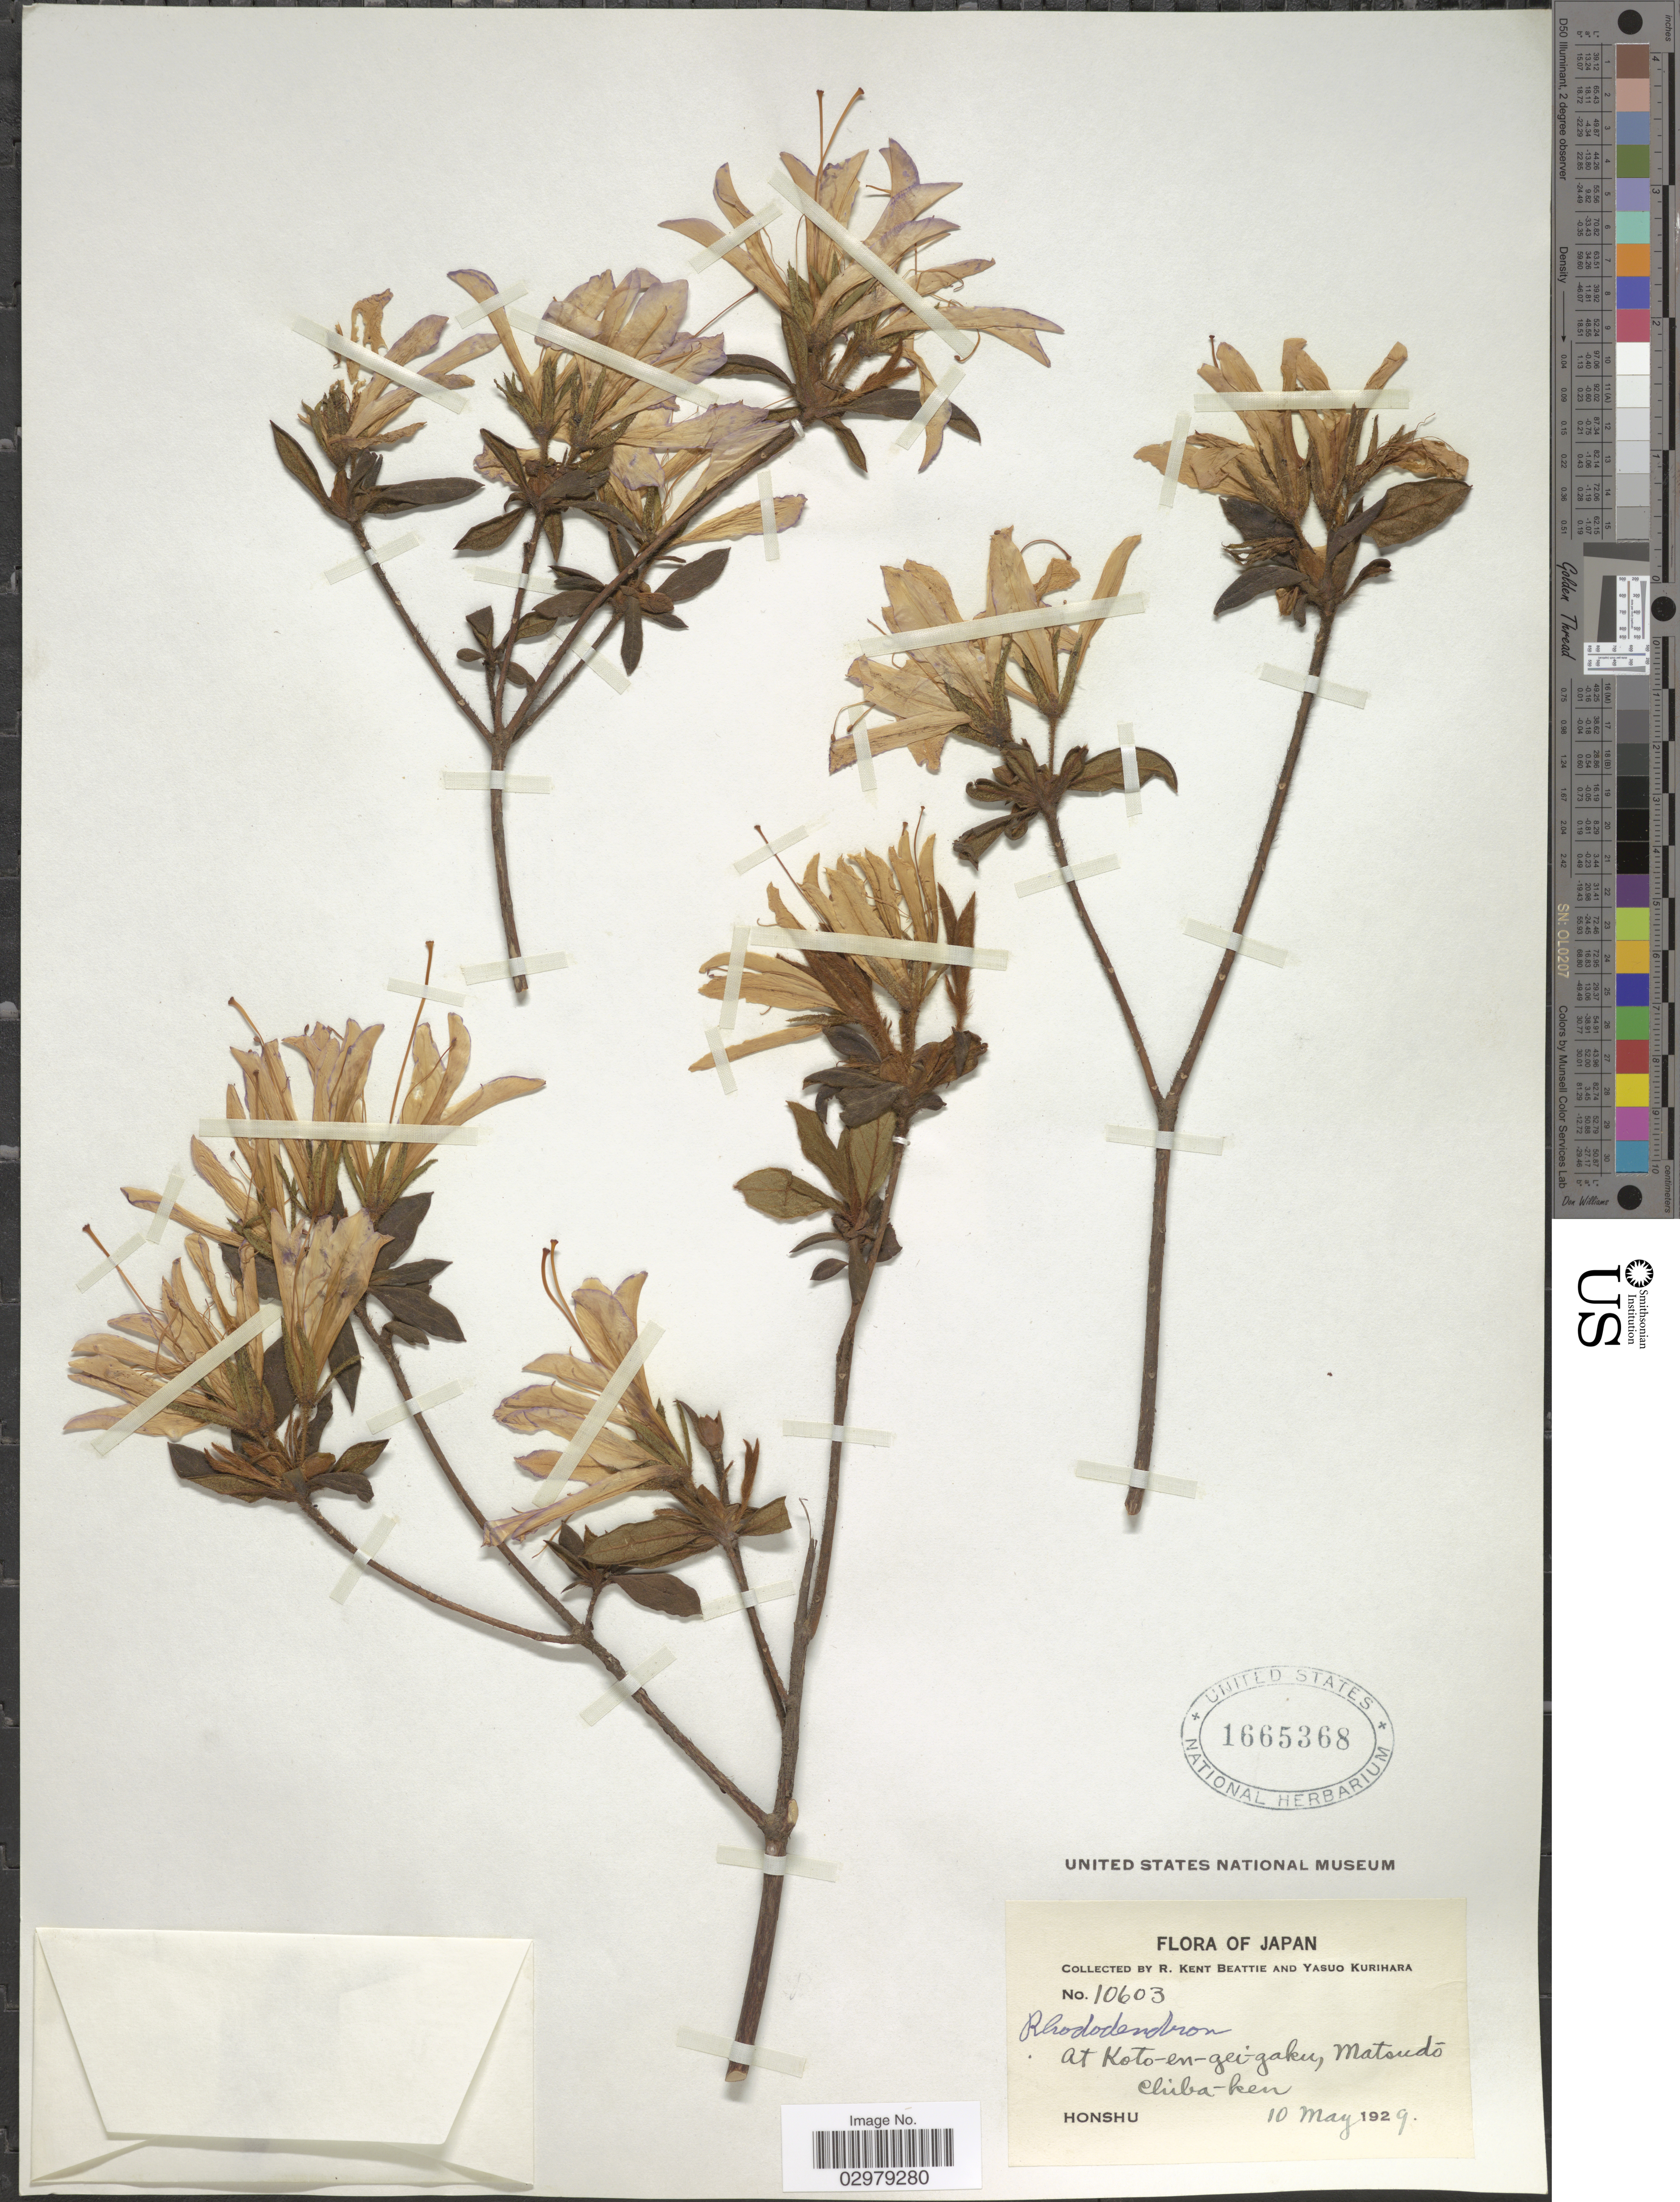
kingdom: Plantae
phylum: Tracheophyta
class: Magnoliopsida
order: Ericales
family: Ericaceae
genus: Rhododendron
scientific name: Rhododendron sp.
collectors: R. K. Beattie & Y. Kurihara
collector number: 10603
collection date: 1929-05-10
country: Japan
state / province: Tiba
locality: At Koto-en-gei-gaku, Matsudõ Chiba-ken.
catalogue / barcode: US 1665368